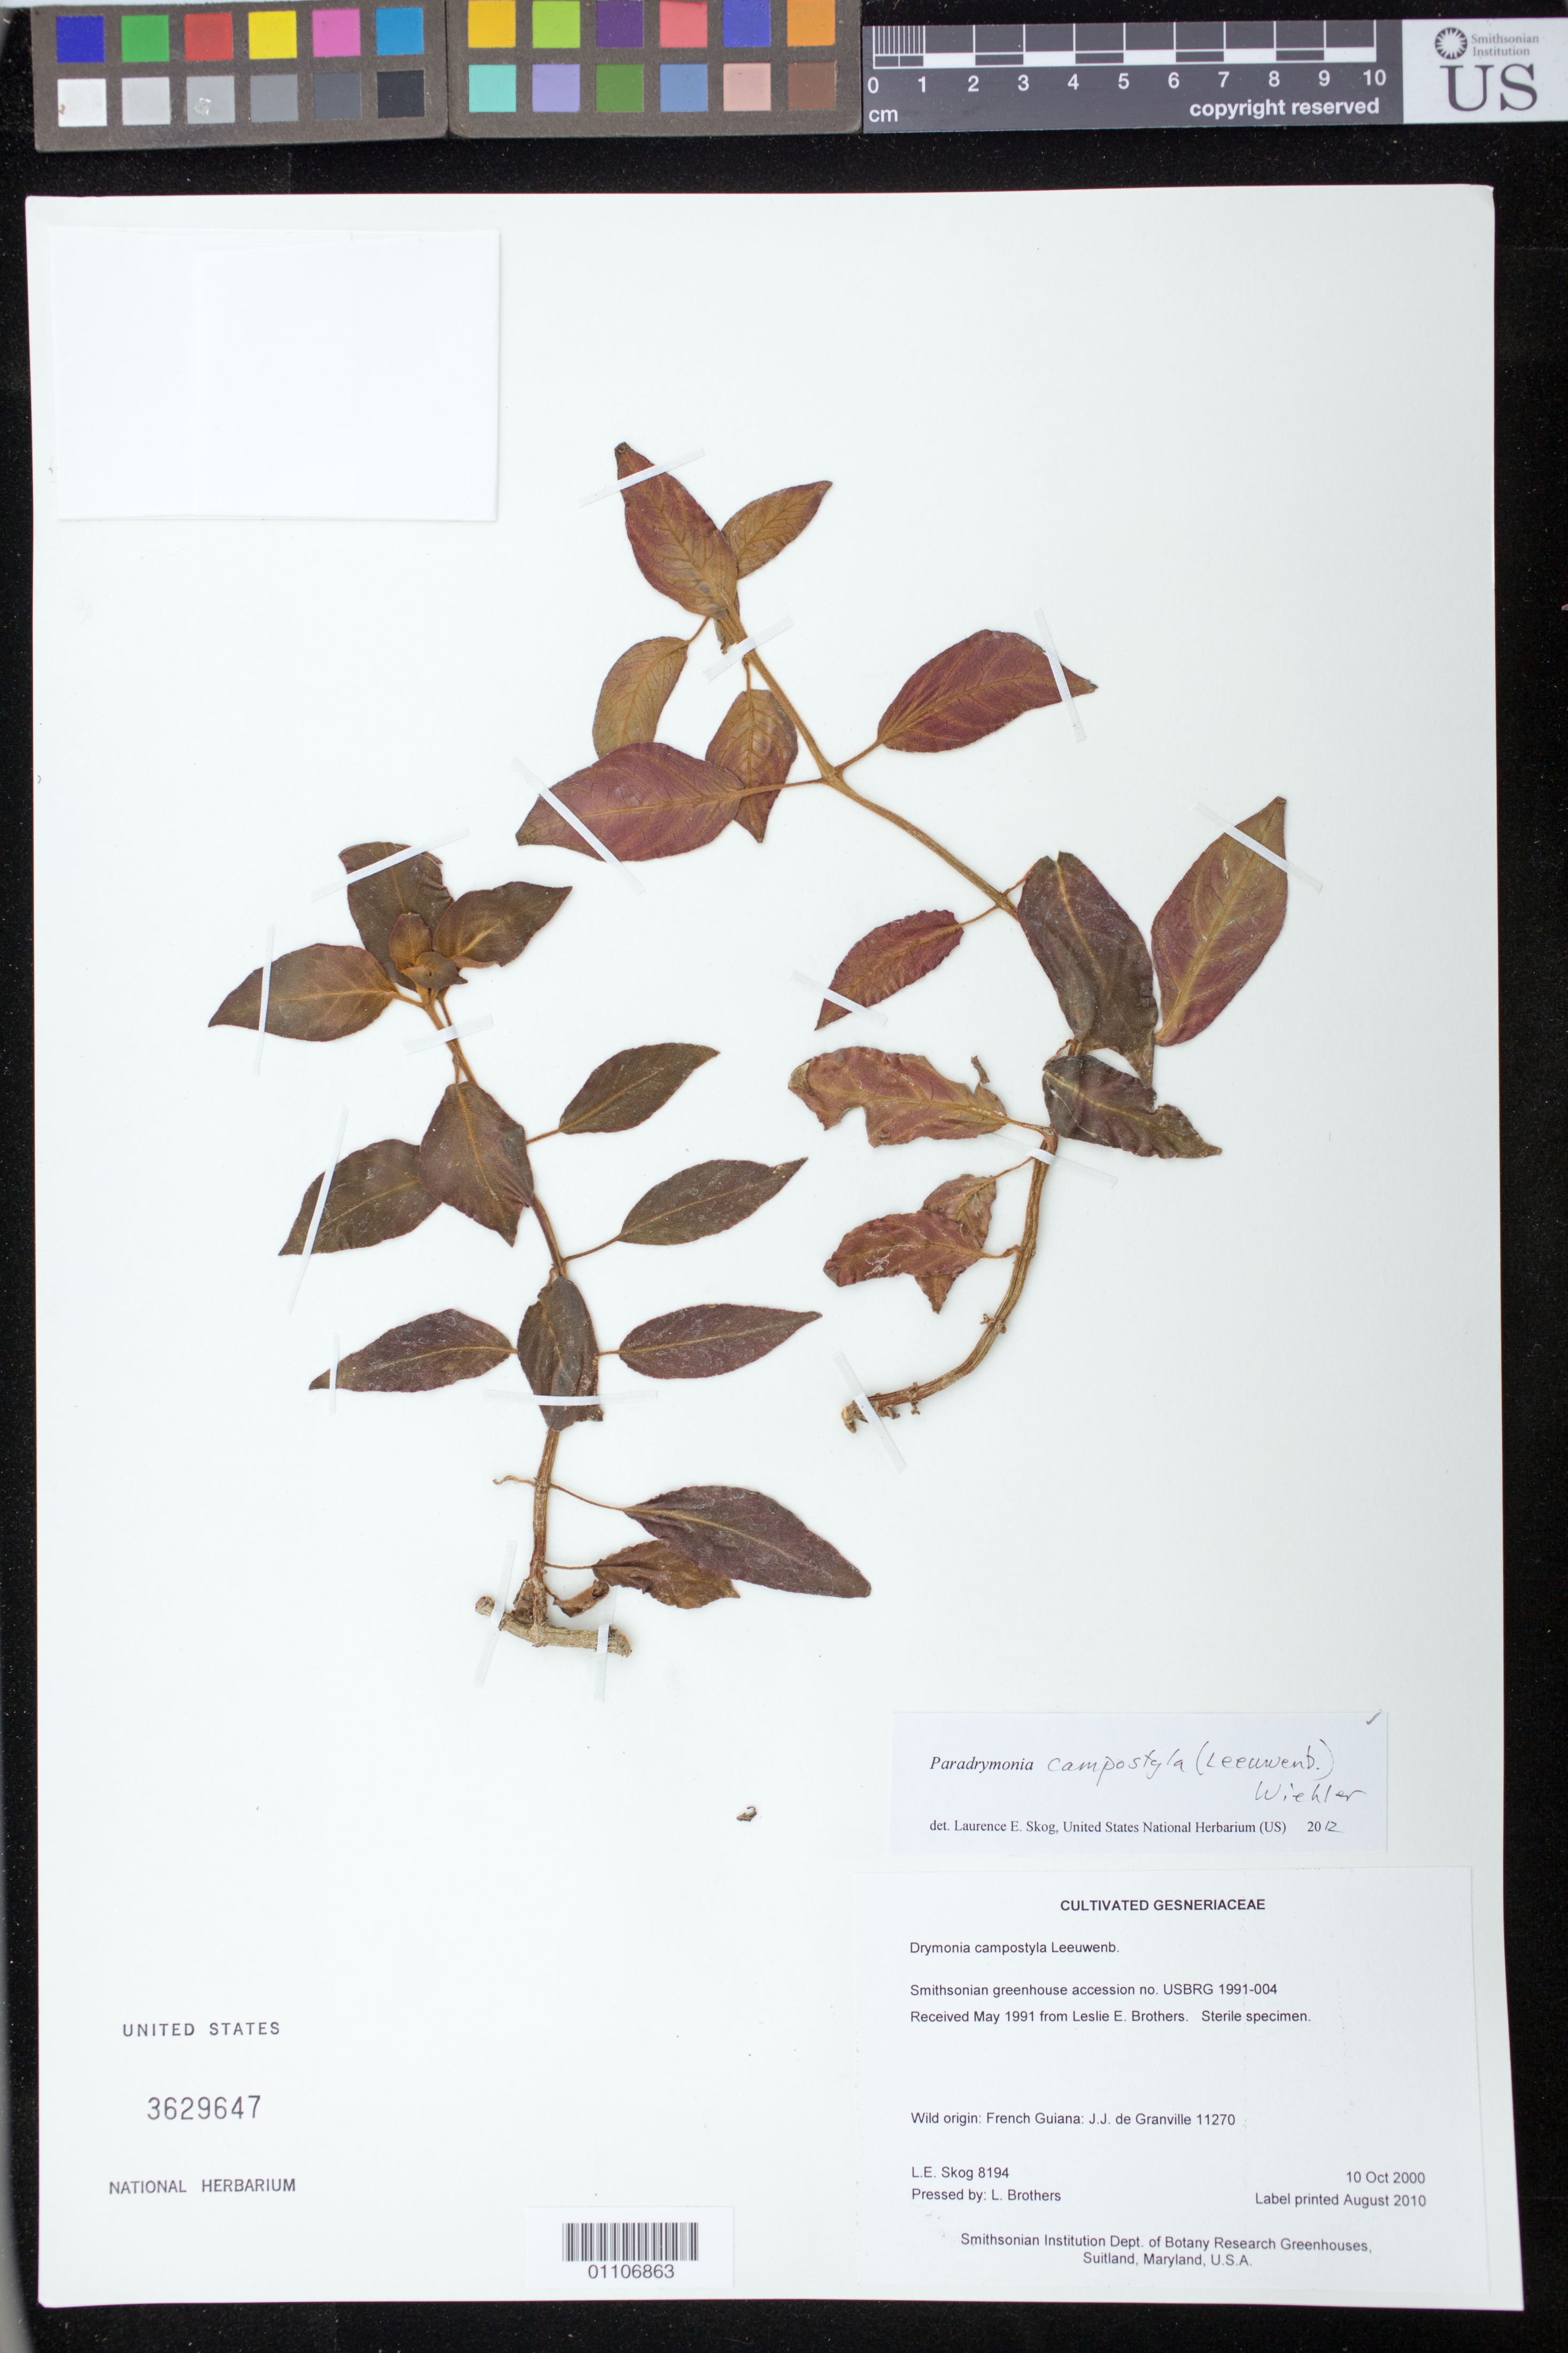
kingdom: Plantae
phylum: Tracheophyta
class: Magnoliopsida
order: Lamiales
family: Gesneriaceae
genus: Drymonia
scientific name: Drymonia campostyla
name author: Leeuwenb.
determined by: Skog, Laurence E.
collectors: L. E. Skog & L. Brothers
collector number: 8194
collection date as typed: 10 Oct 2000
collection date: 2000-10-10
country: French Guiana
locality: Smithsonian Institution Dept. of Botany Research Greenhouses, Suitland, Maryland, U.S.A.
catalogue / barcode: US 3629647